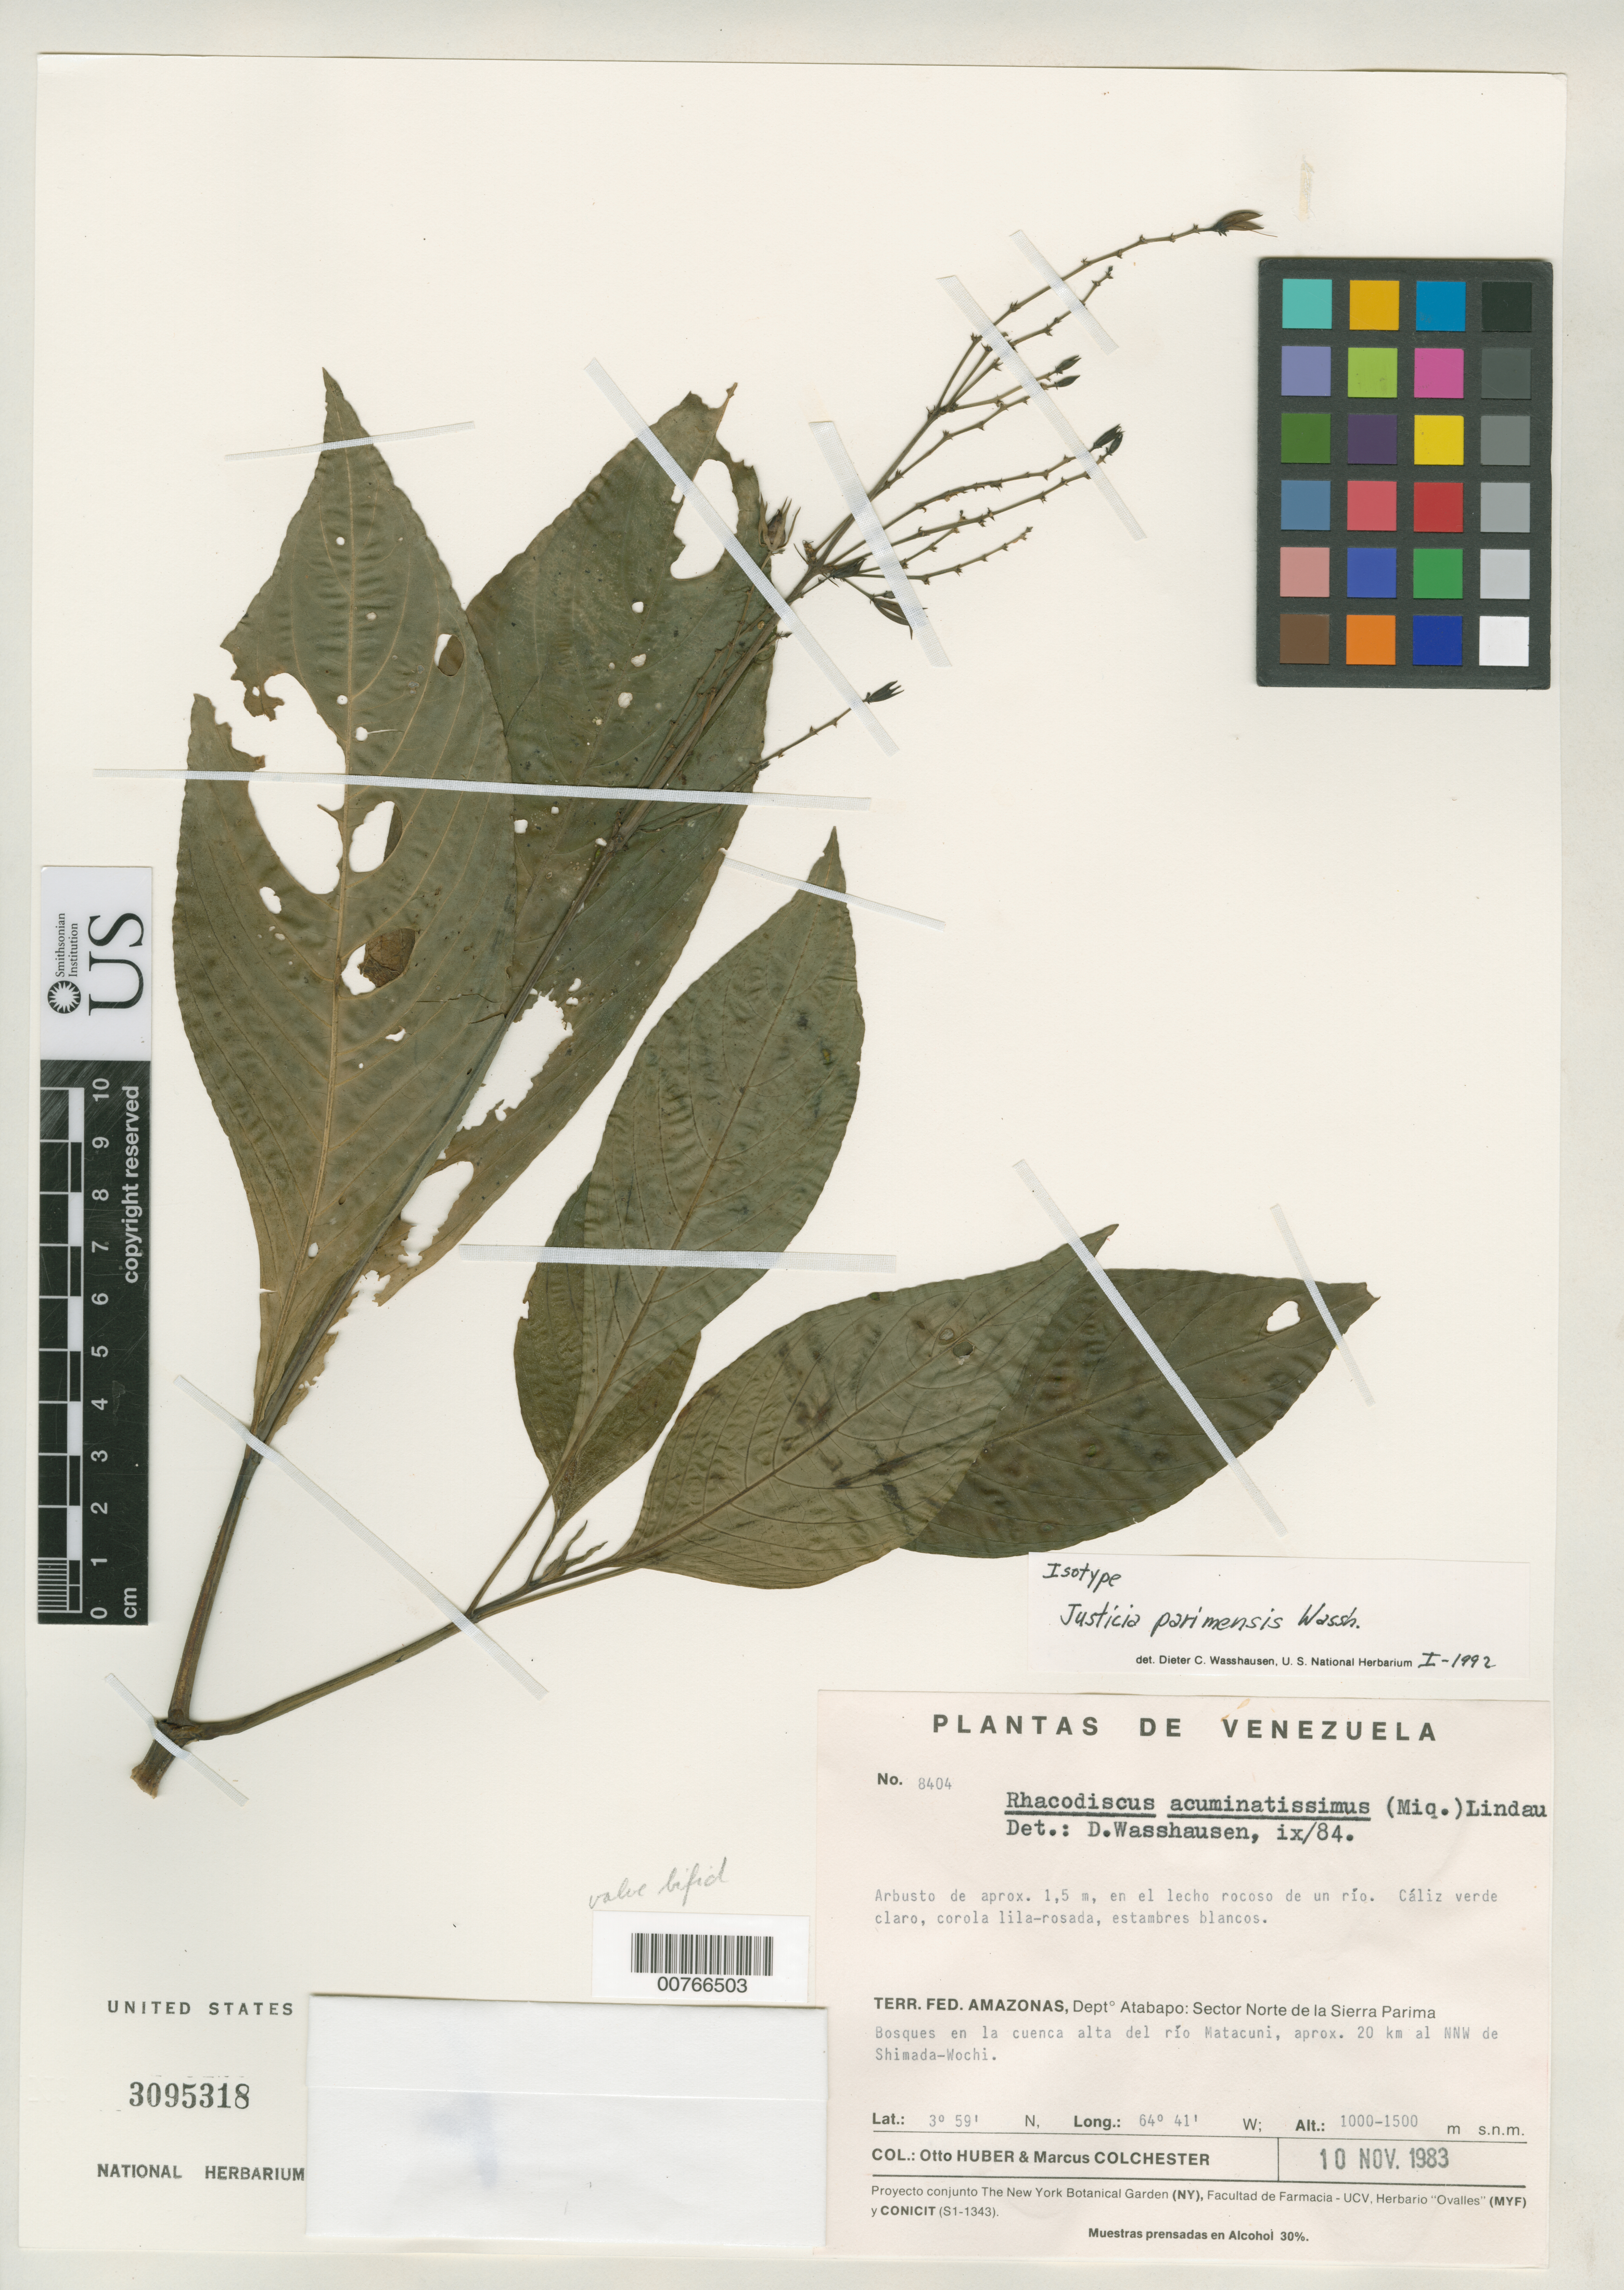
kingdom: Plantae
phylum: Tracheophyta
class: Magnoliopsida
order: Lamiales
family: Acanthaceae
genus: Justicia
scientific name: Justicia parimensis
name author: Wassh.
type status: Isotype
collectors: O. Huber & M. Colchester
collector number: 8404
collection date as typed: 10 Nov 1983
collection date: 1983-11-10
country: Venezuela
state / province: Amazonas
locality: Terr. Fed. Amazonas, Dept. Atabapo: Sector Norte de la Sierra Parima, bosques en la cuenca del río Matacuni, aprox. 20 km al NNW de Shimada-Wochi.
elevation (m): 1000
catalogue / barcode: US 3095318